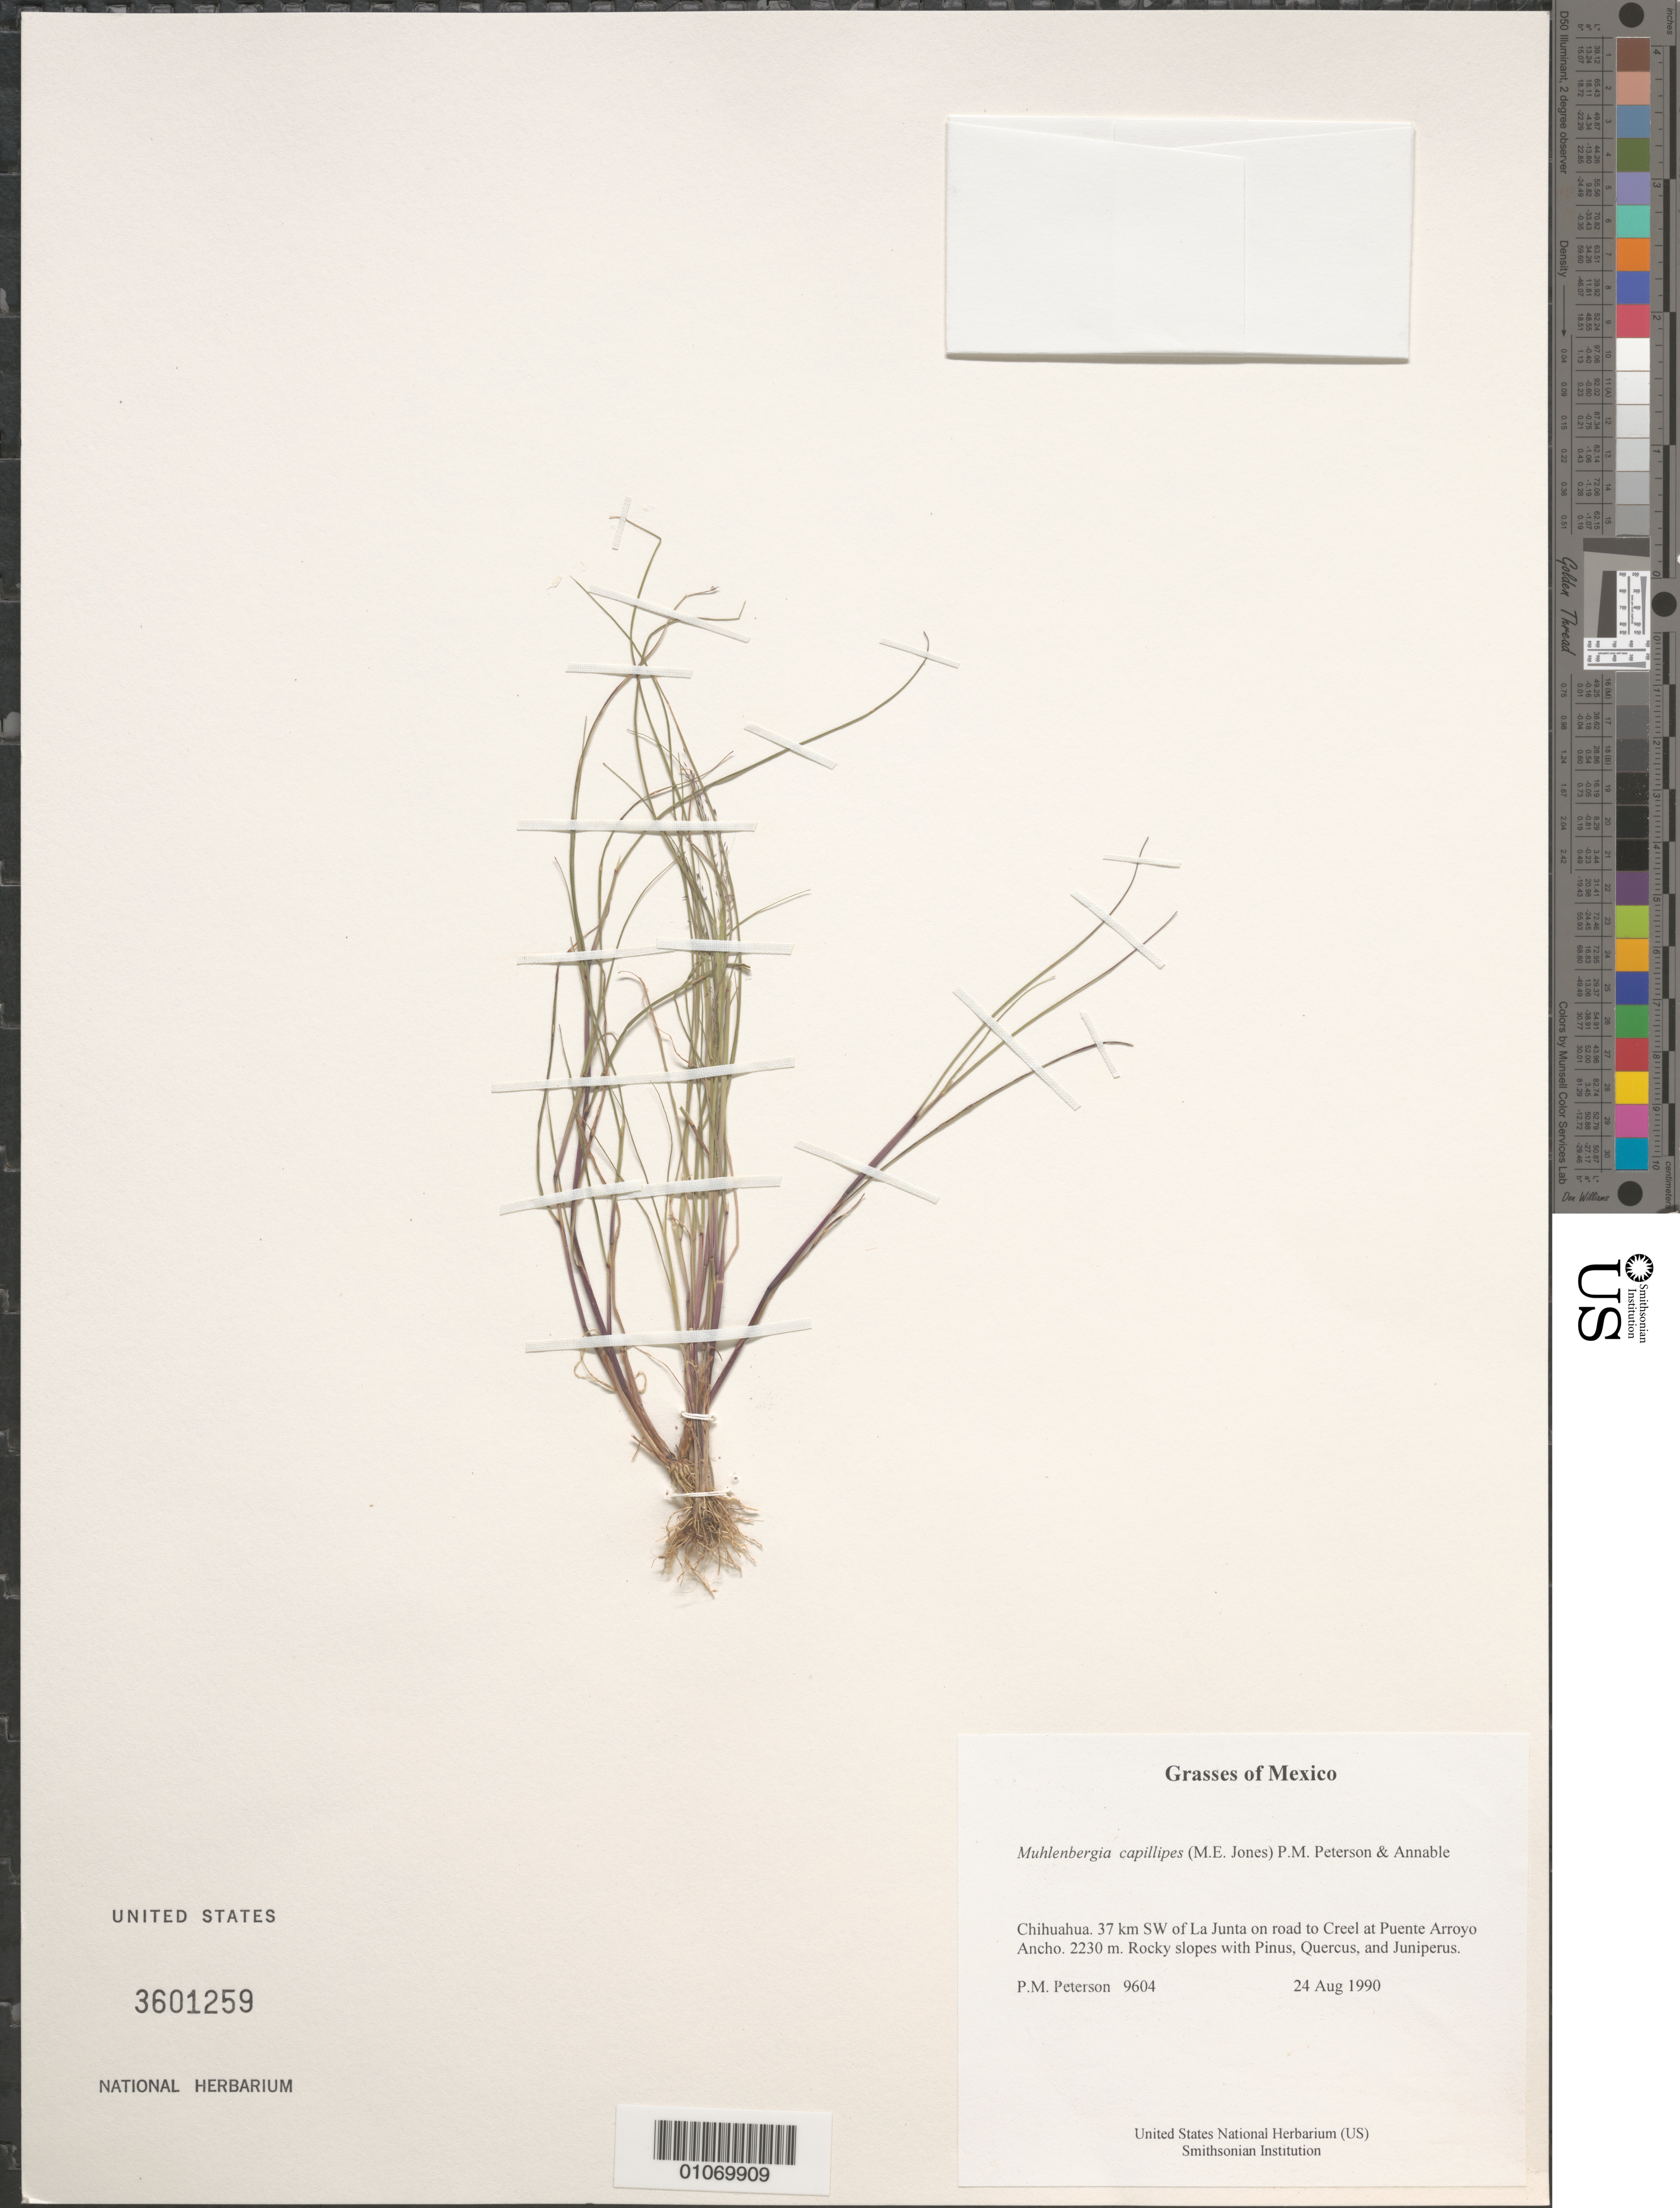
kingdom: Plantae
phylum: Tracheophyta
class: Liliopsida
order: Poales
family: Poaceae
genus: Muhlenbergia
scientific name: Muhlenbergia capillipes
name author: (M.E. Jones) P.M. Peterson & Annable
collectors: P. M. Peterson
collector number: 09604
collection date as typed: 24 Aug 1990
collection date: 1990-08-24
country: Mexico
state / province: Chihuahua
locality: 37 km SW of La Junta on road to Creel at Puente Arroyo Ancho.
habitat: Rocky slopes with Pinus, Quercus, and Juniperus.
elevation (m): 2230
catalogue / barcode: US 3601259